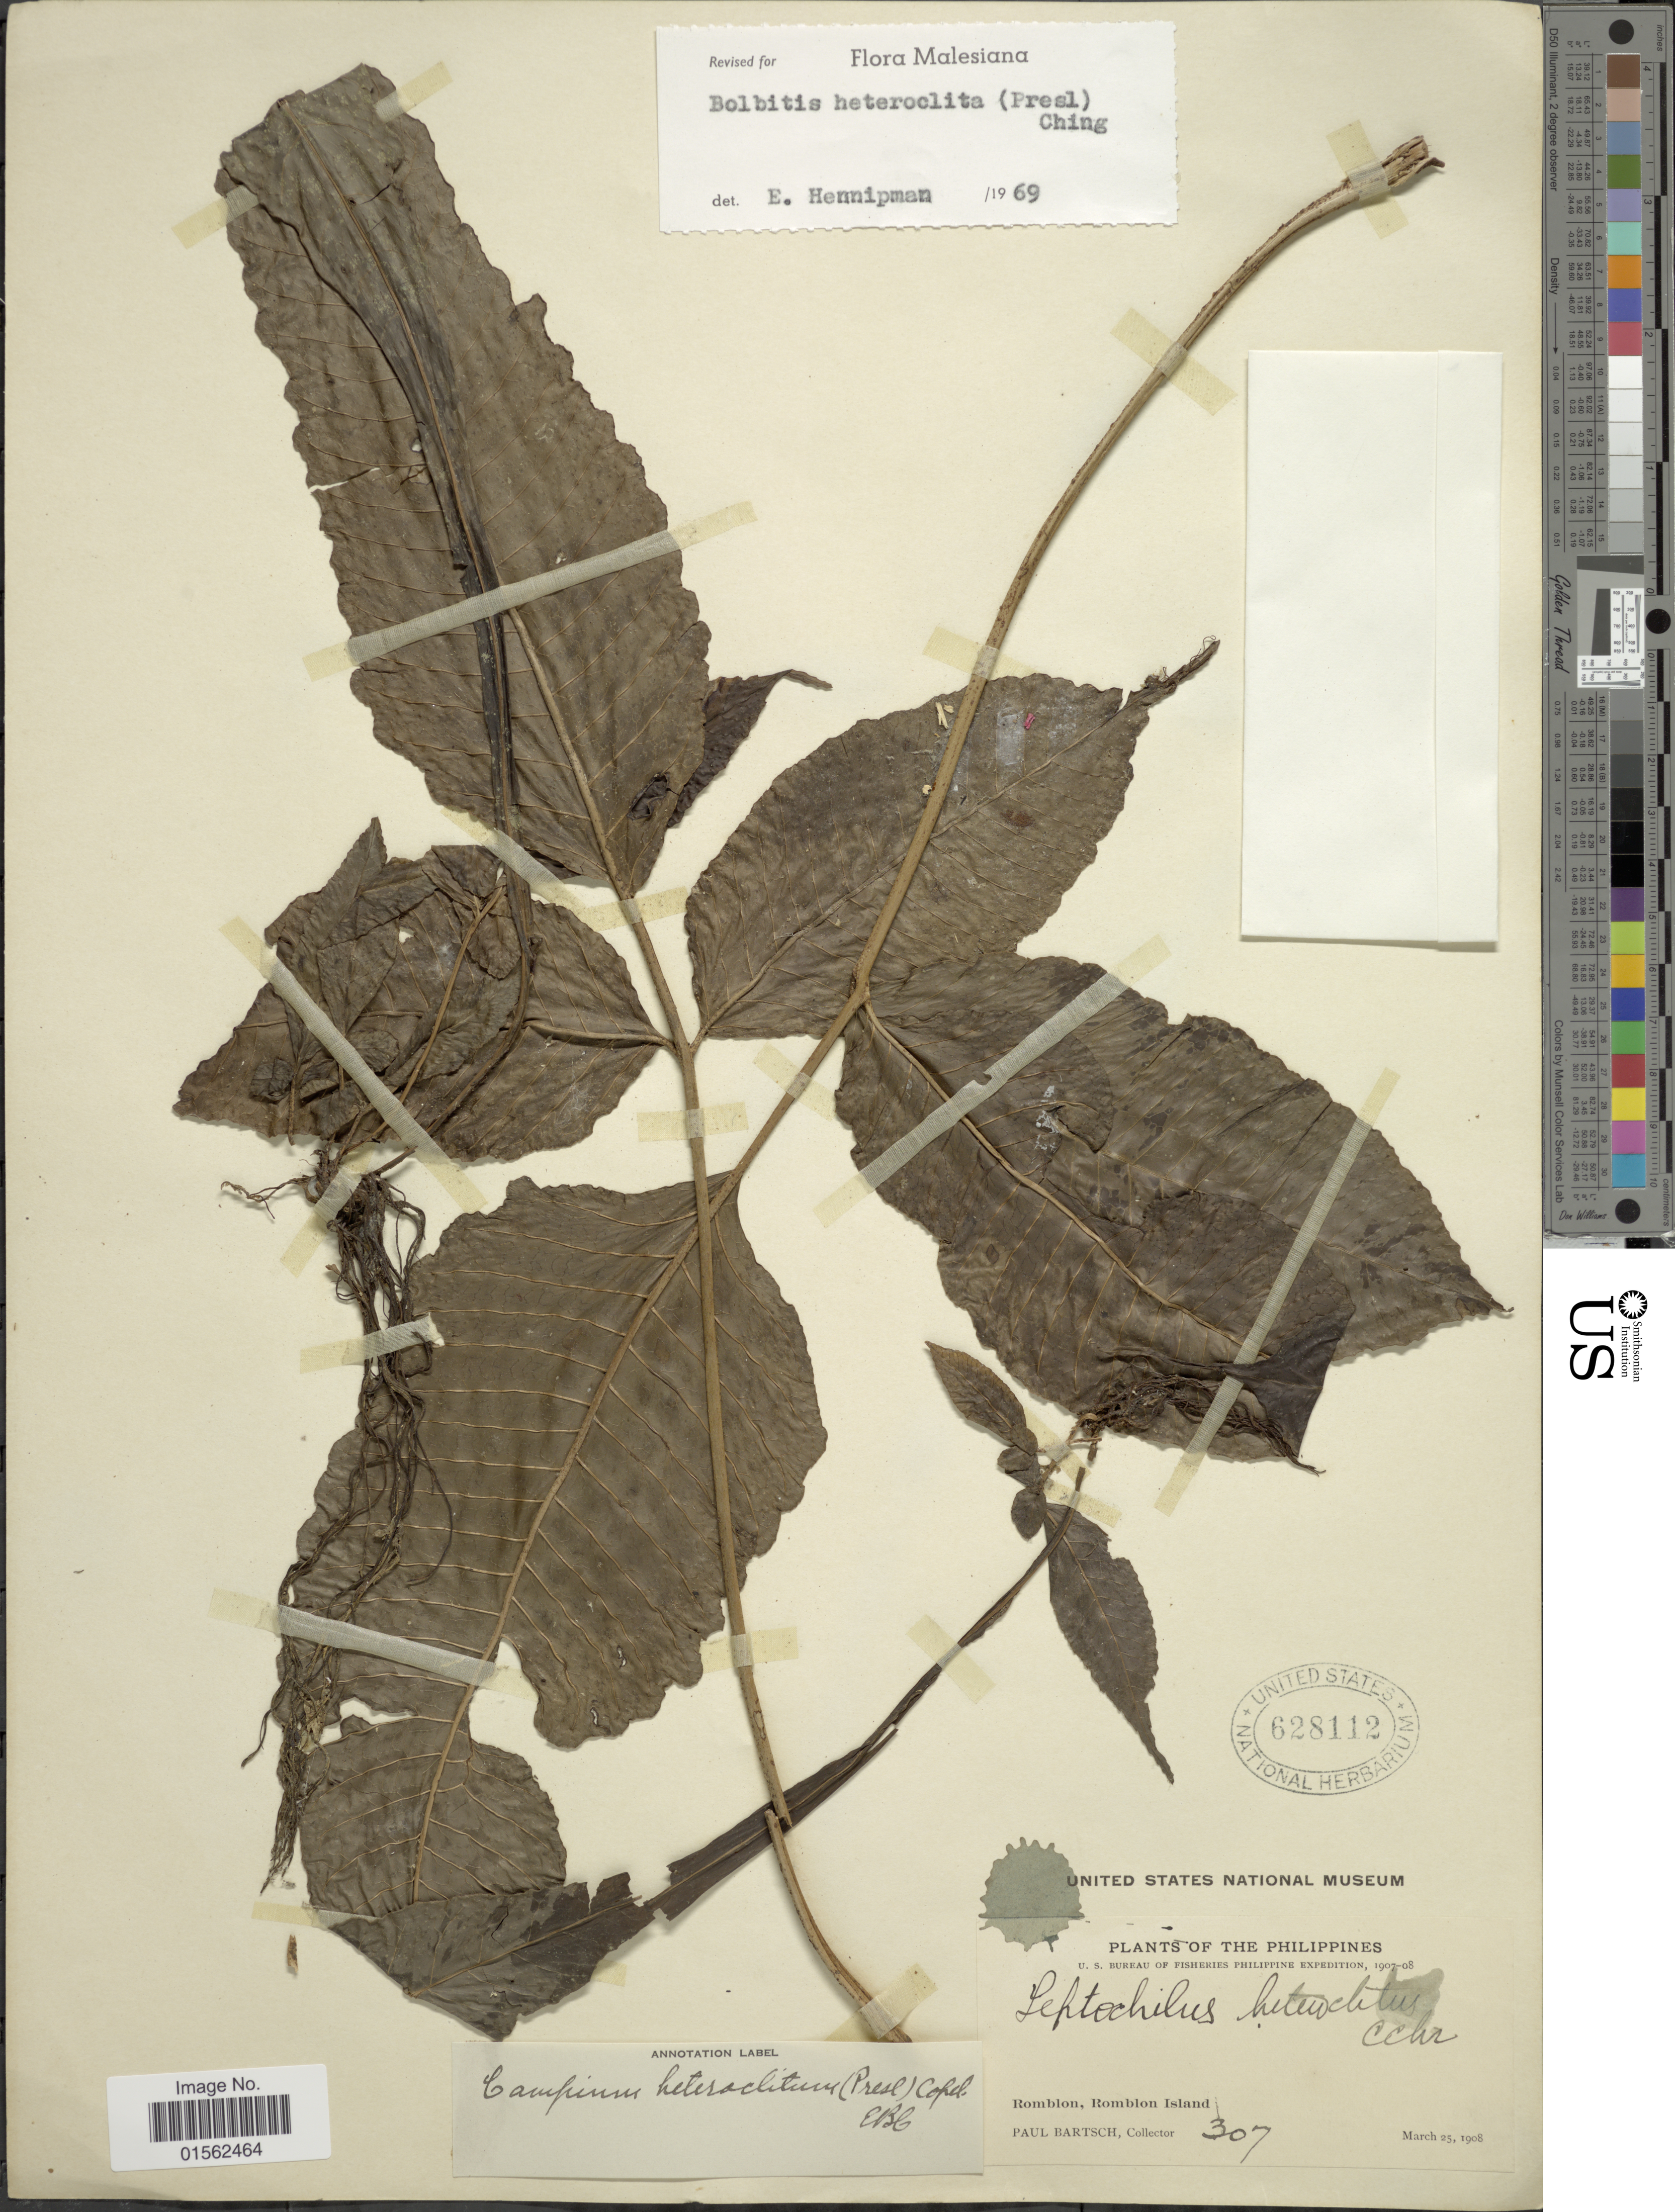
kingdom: Plantae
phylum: Tracheophyta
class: Polypodiopsida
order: Polypodiales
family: Dryopteridaceae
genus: Bolbitis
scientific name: Bolbitis heteroclita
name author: (C. Presl) Ching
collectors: P. Bartsch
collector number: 307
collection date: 1908-03-25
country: Philippines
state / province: Mimaropa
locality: Philippines, Romblon Island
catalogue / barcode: US 628112